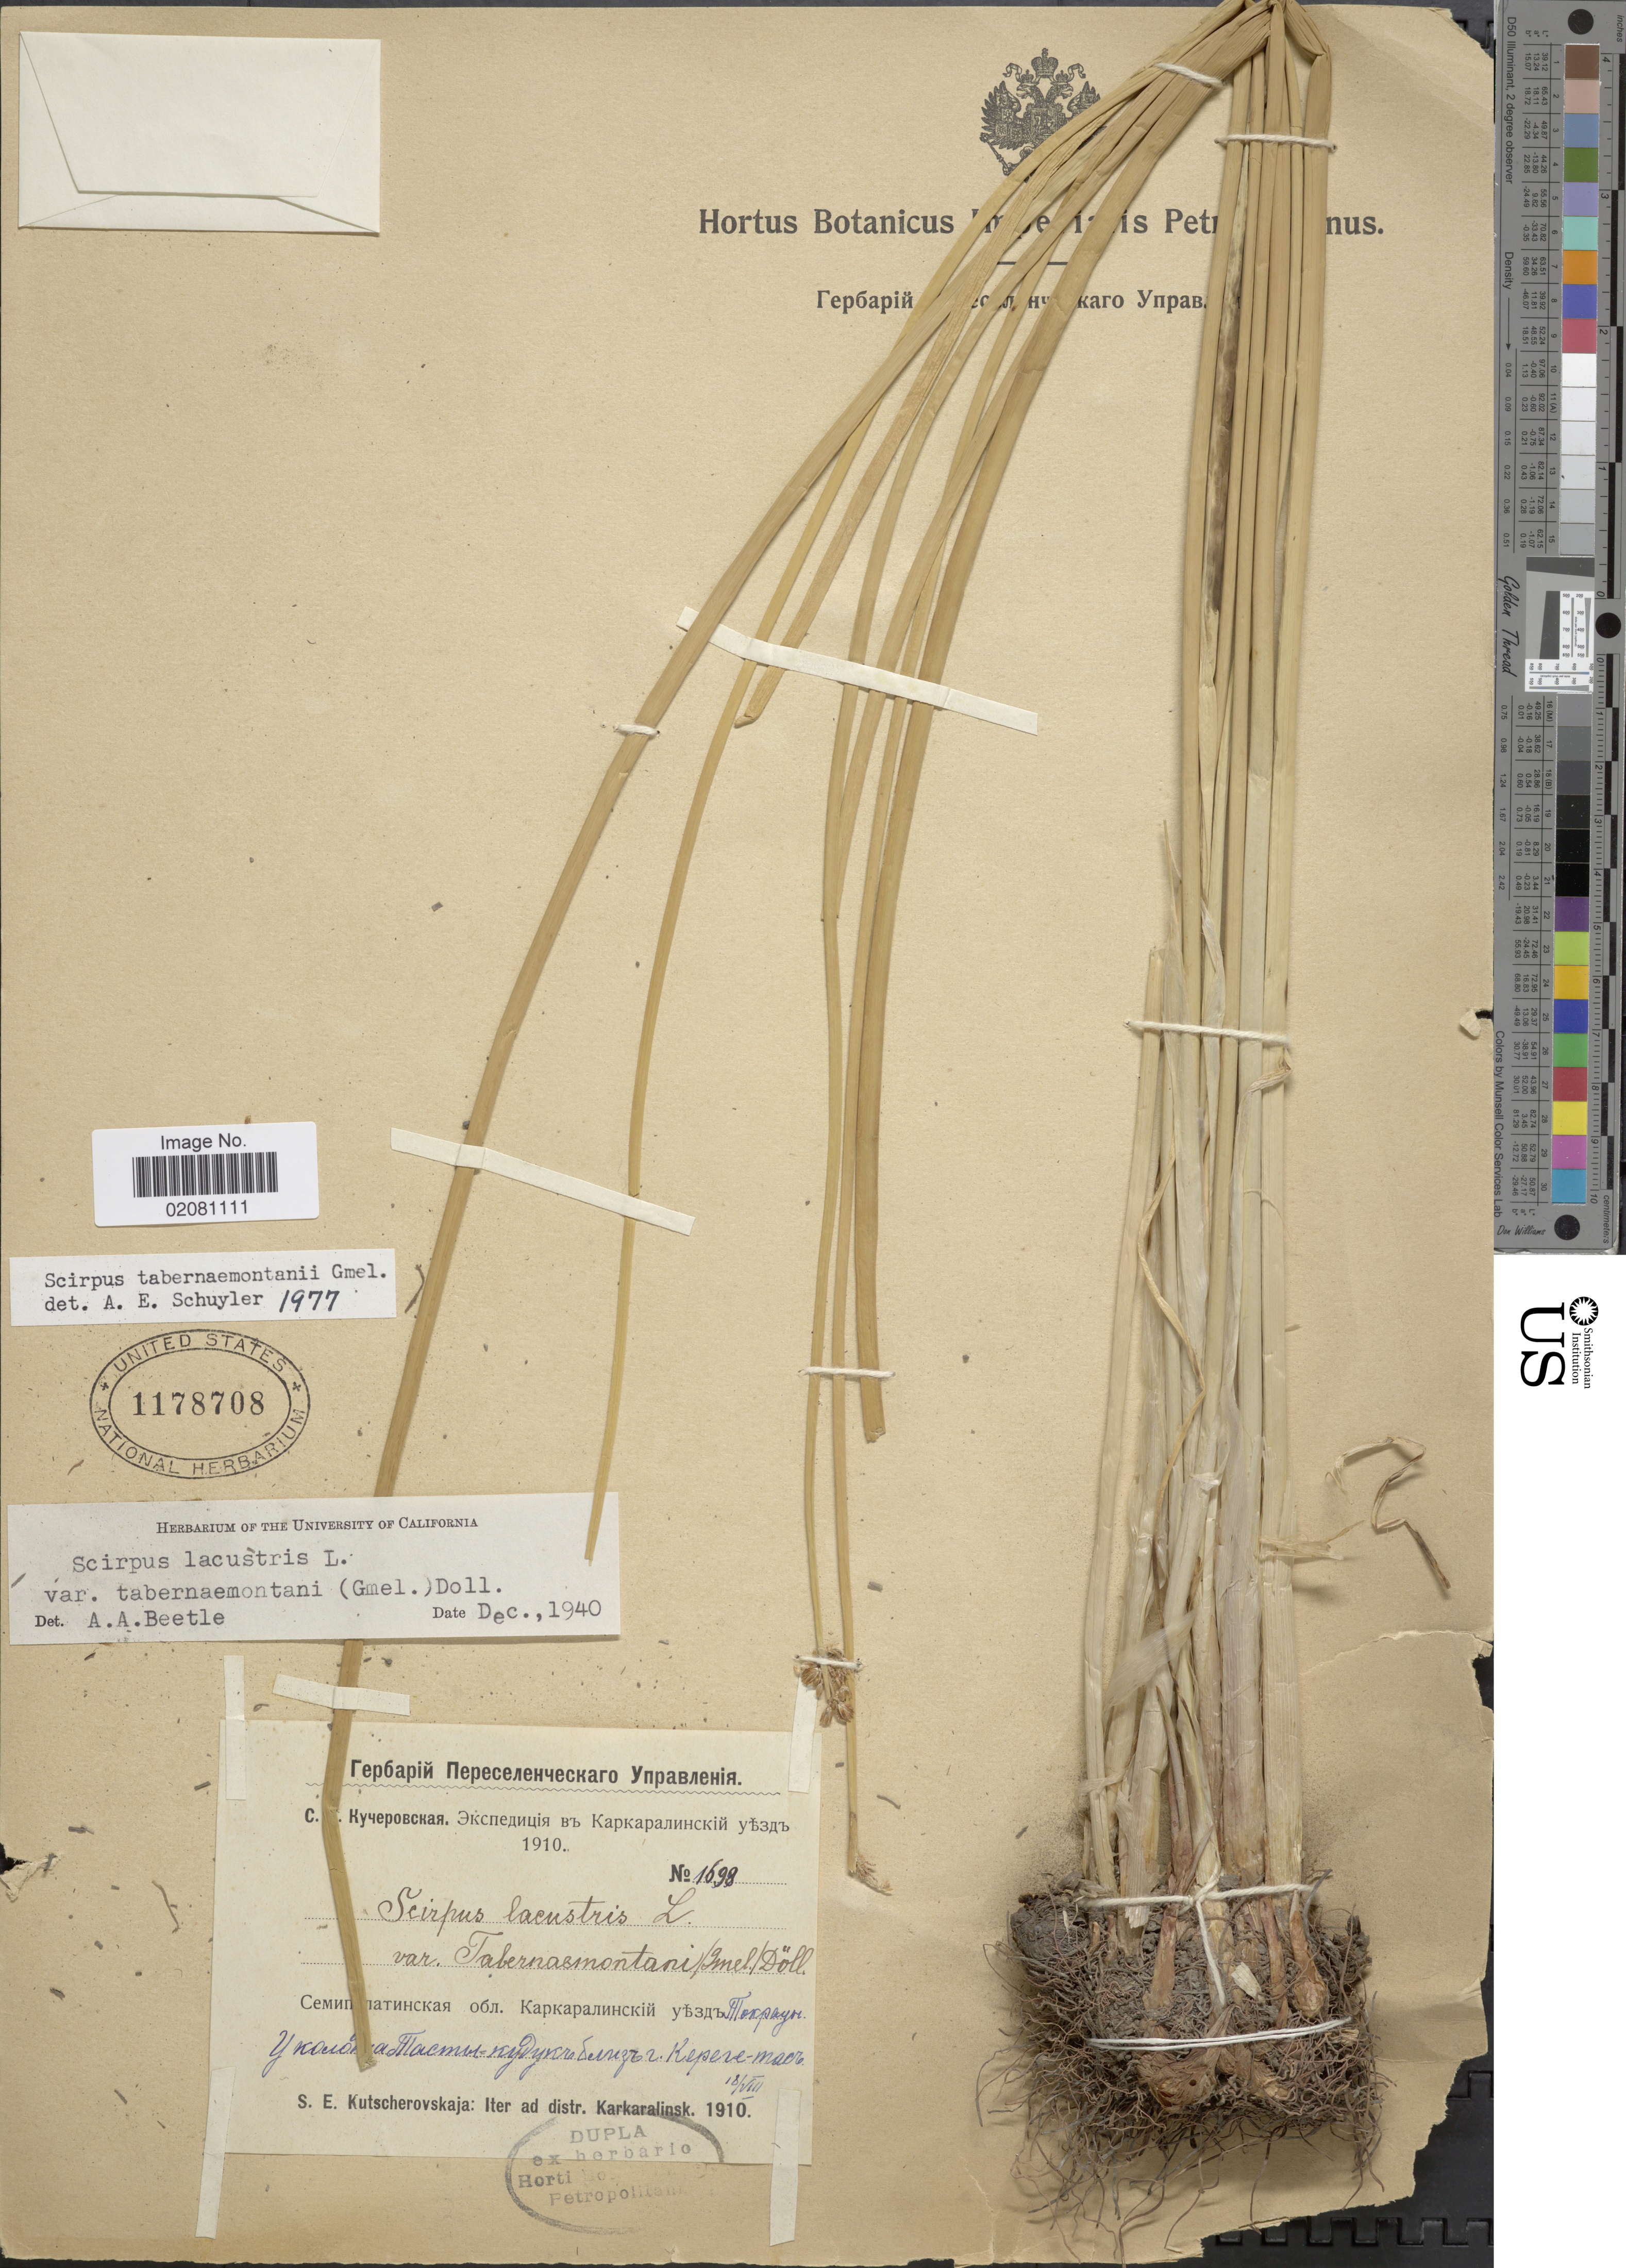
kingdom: Plantae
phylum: Tracheophyta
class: Liliopsida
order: Poales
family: Cyperaceae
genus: Schoenoplectus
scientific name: Schoenoplectus tabernaemontani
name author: (C.C. Gmel.) Palla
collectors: S. Kutscherovskaja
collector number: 1698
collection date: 1910-08-18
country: Kazakhstan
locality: X. Iter ad distr. Karkaralinsk.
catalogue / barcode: US 1178708